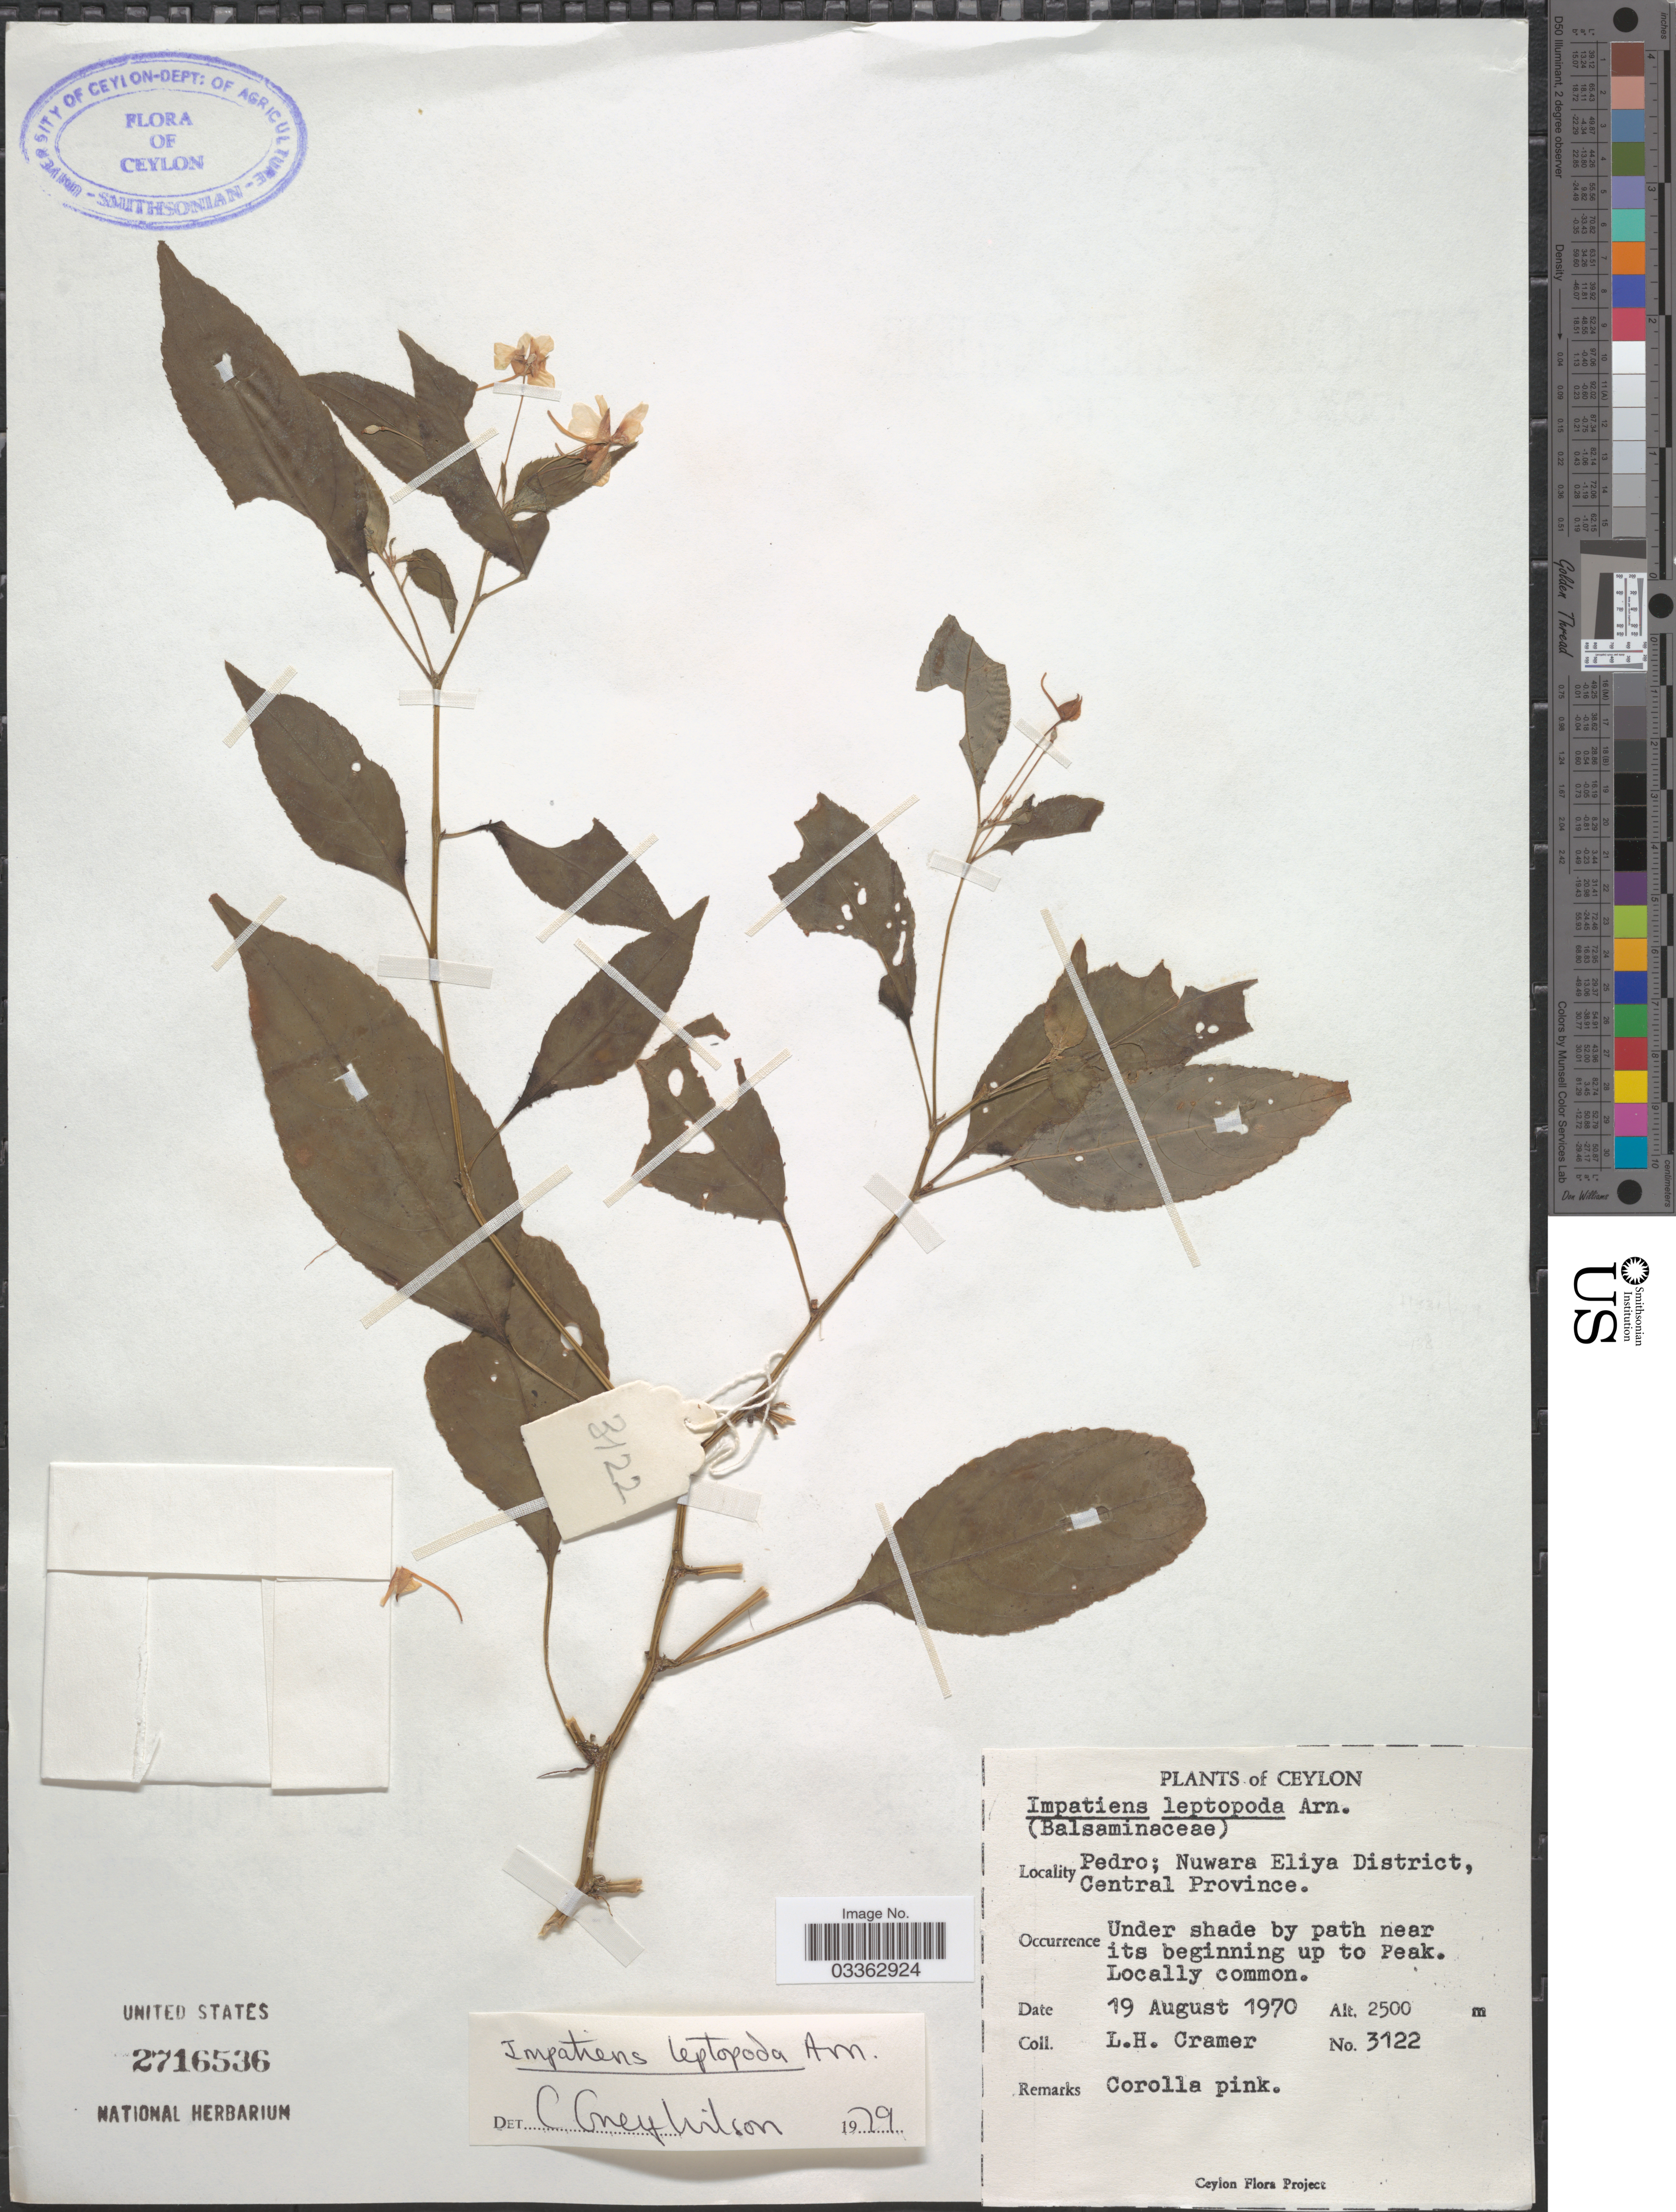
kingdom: Plantae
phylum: Tracheophyta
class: Magnoliopsida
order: Ericales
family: Balsaminaceae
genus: Impatiens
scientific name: Impatiens leptopoda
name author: Arn.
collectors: L. H. Cramer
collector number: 3122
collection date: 1970-08-19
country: Sri Lanka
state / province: Central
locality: Ceylon. Pedro; Nuwara Eliya District.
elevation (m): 2500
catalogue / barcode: US 2716536